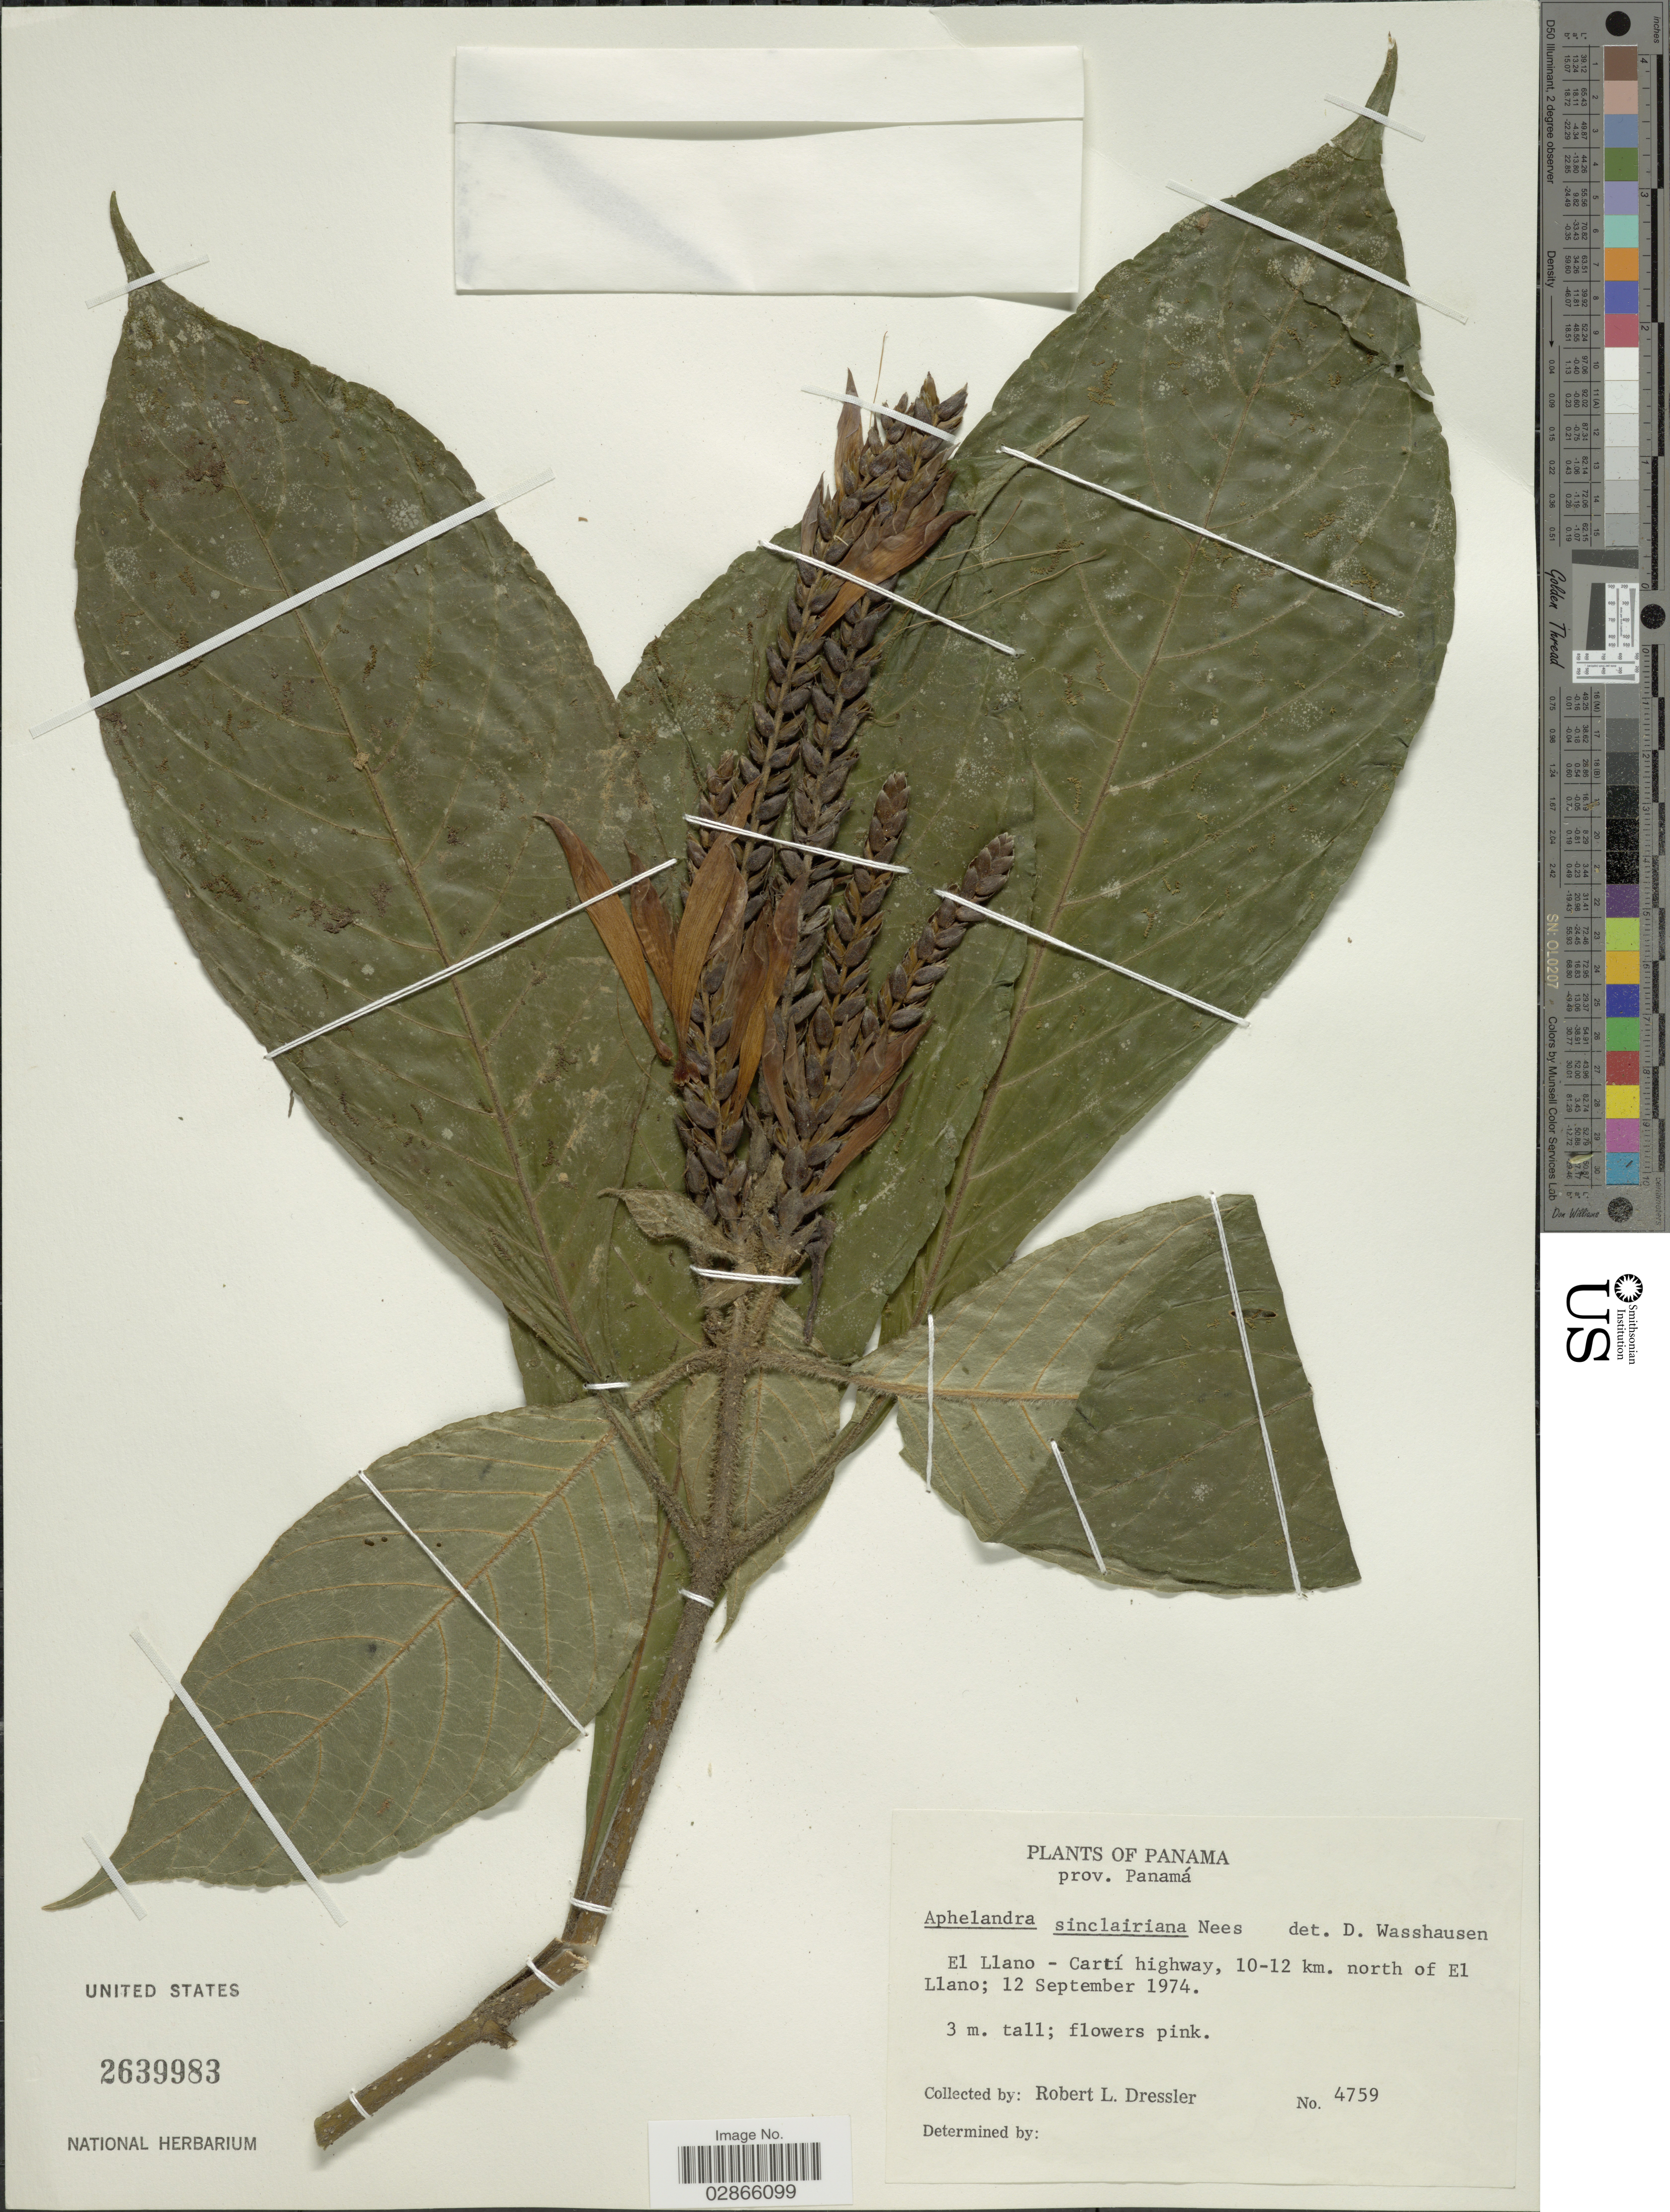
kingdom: Plantae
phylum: Tracheophyta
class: Magnoliopsida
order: Lamiales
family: Acanthaceae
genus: Aphelandra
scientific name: Aphelandra sinclairiana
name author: Nees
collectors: R. Dressler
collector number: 4759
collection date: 1974-09-12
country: Panama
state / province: Panamá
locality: El Llano - Cartí highway, 10-12 km. north of El Llano.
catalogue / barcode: US 2639983